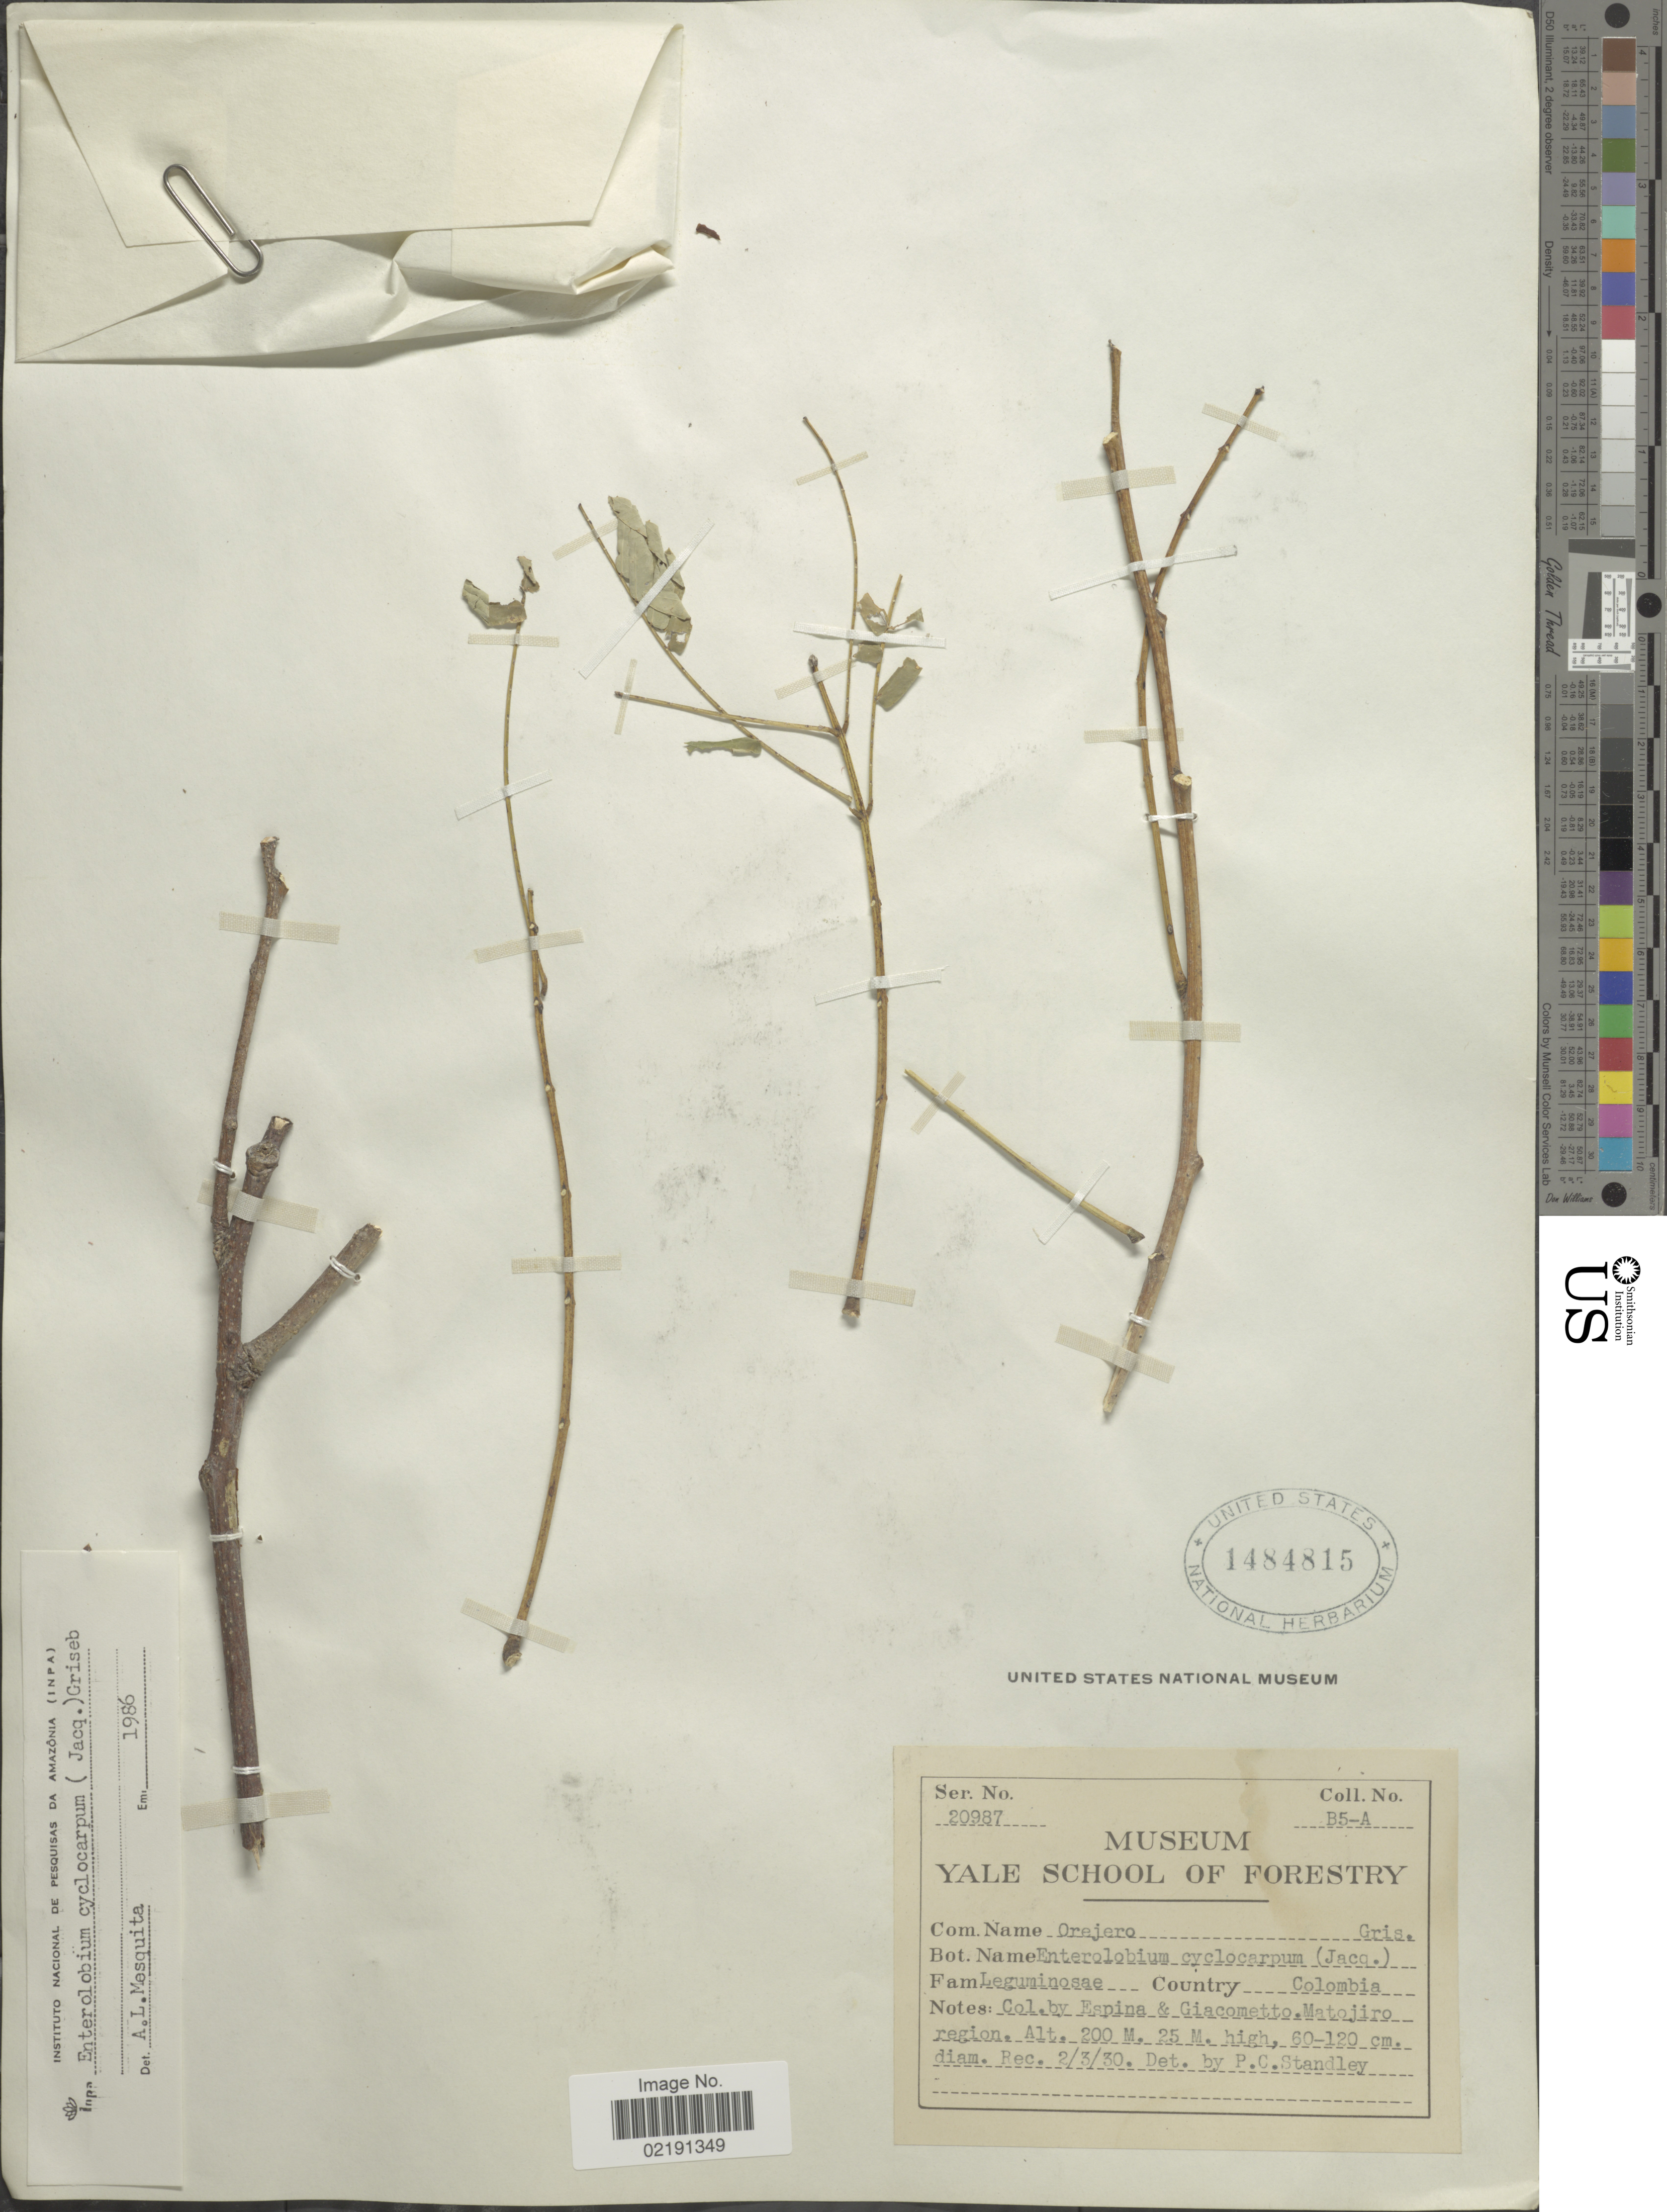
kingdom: Plantae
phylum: Tracheophyta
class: Magnoliopsida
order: Fabales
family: Fabaceae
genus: Enterolobium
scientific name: Enterolobium cyclocarpum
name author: (Jacq.) Griseb.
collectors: -. Espina & Giacometto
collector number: B5-A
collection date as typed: Transcribed d/m/y: 2/3/30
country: Colombia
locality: Matojiro region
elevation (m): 200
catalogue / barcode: US 1484815